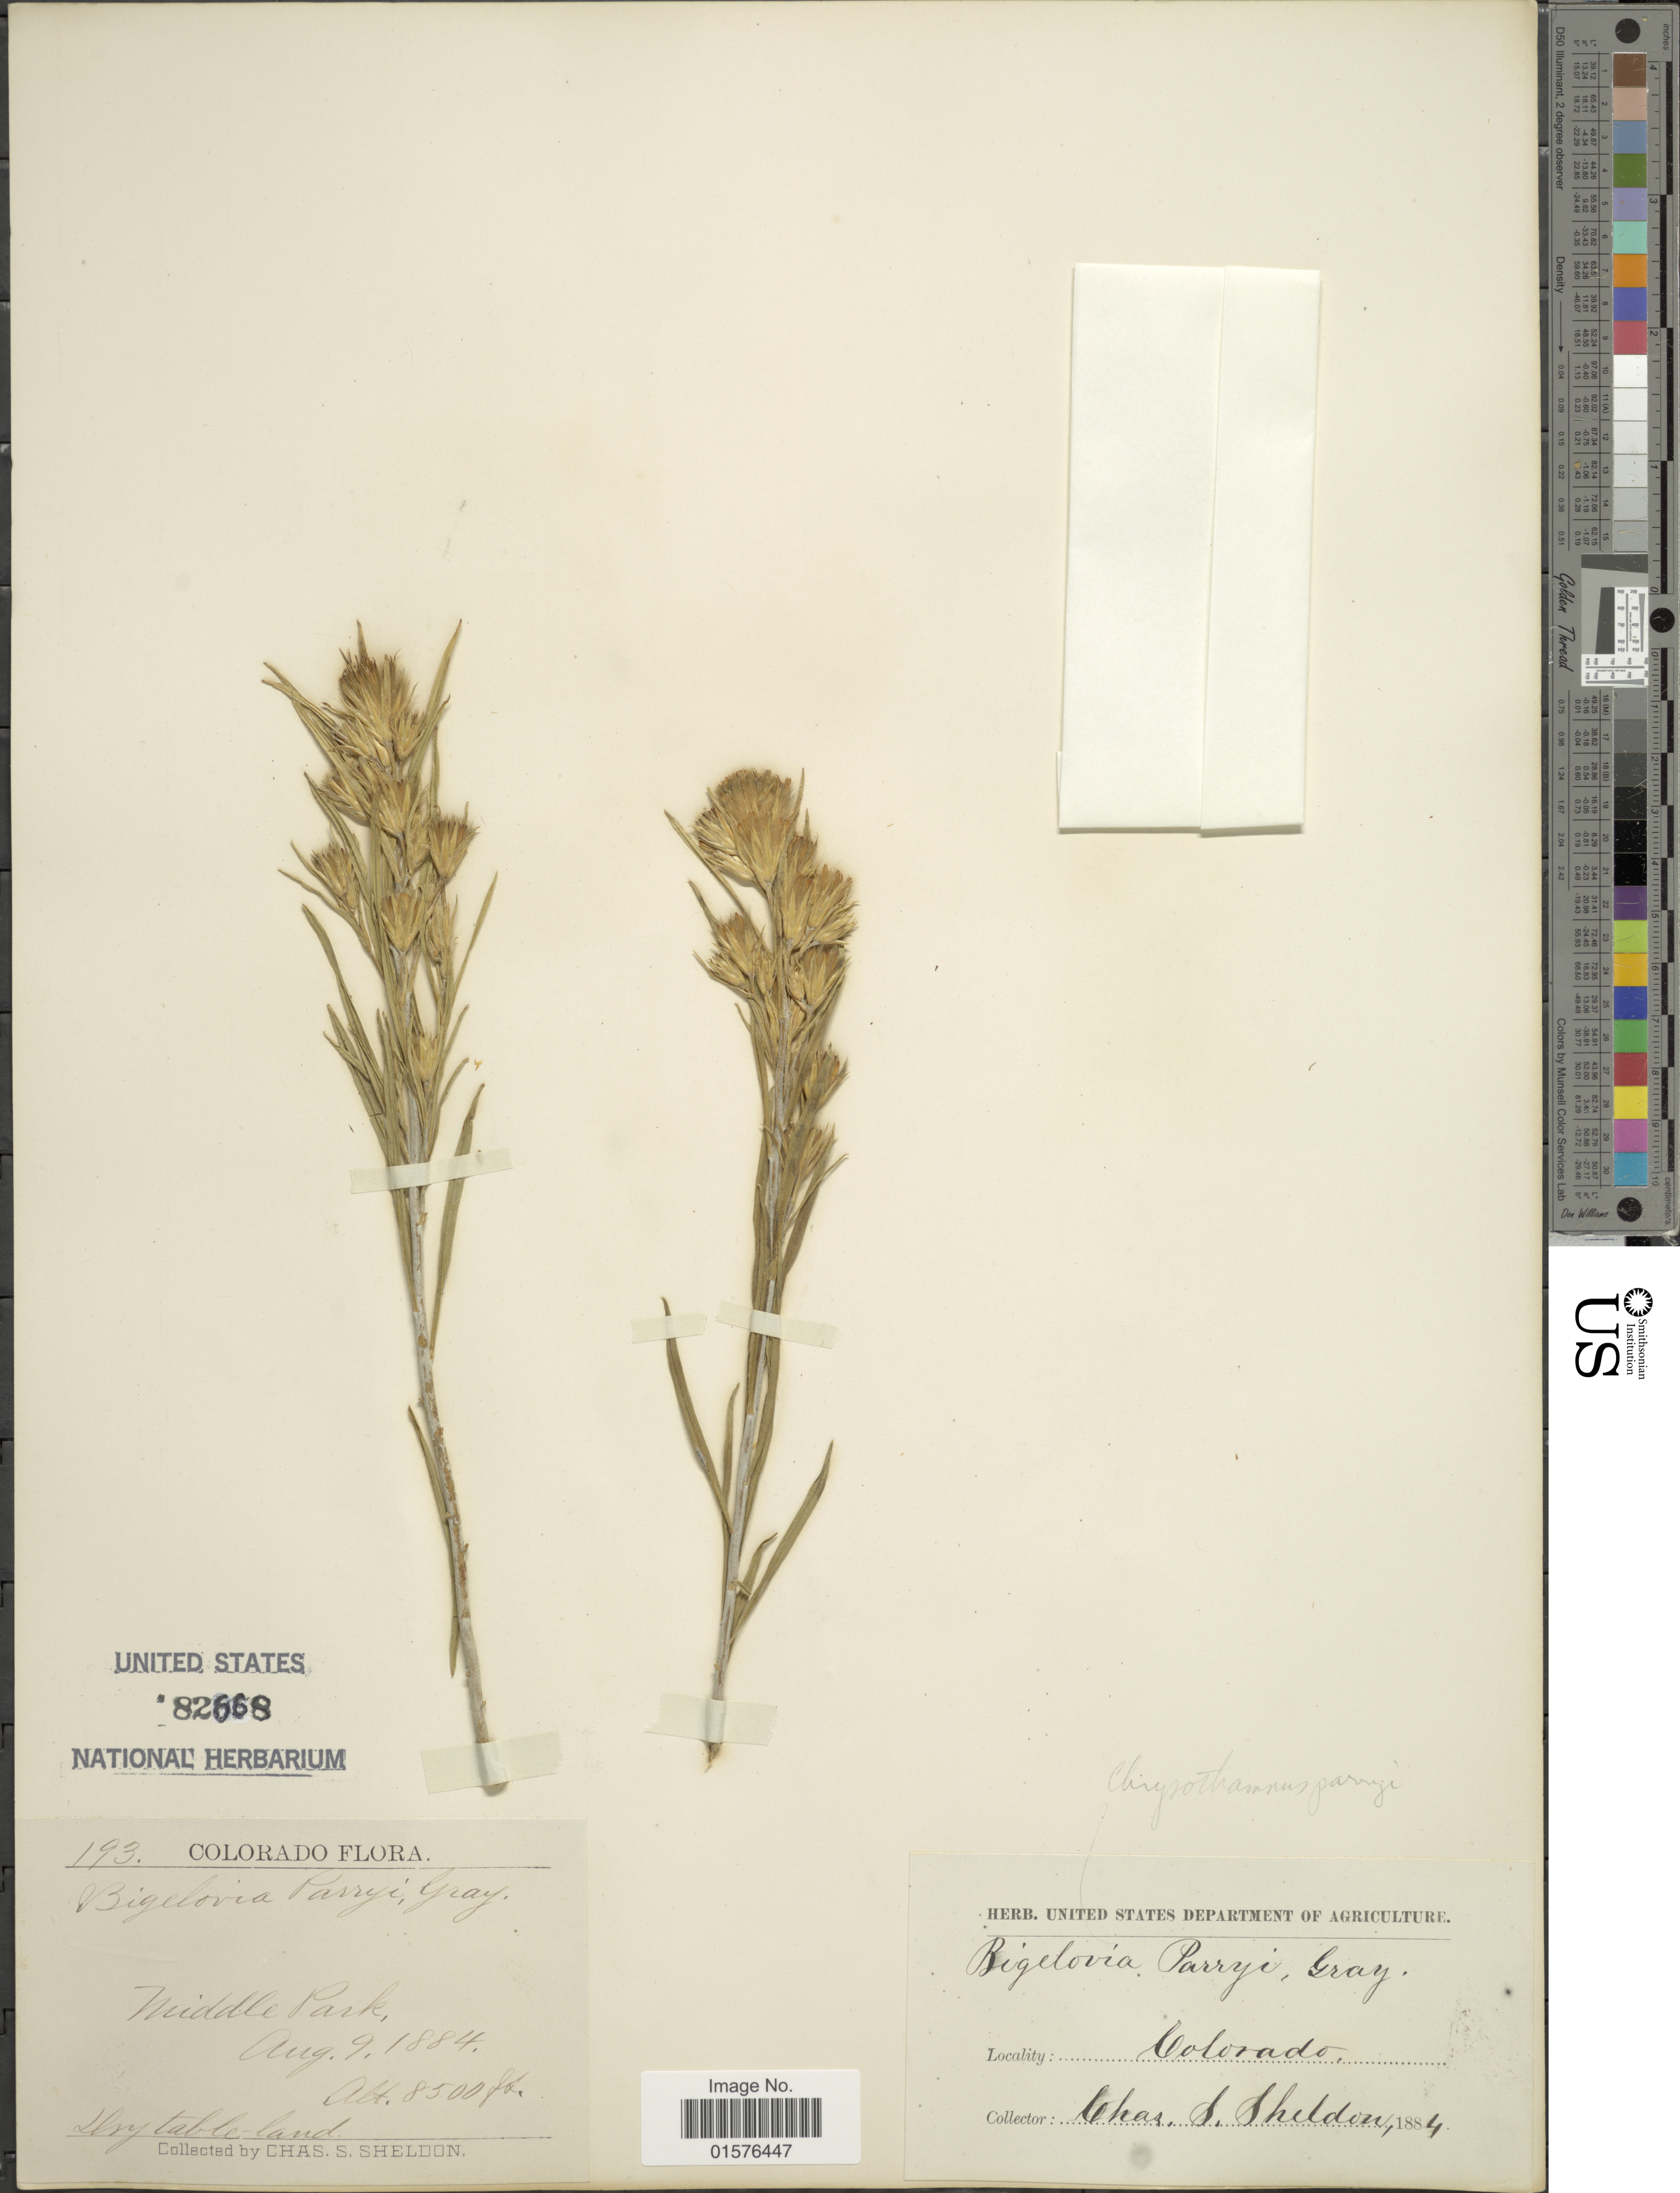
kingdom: Plantae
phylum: Tracheophyta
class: Magnoliopsida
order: Asterales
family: Asteraceae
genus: Ericameria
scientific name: Ericameria parryi var. parryi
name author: (A. Gray) G.L. Nesom & G.I. Baird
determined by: Urbatsch, Lowell E., Curator (LSU), Louisiana State University (UNITED STATES)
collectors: C. S. Sheldon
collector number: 193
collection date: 1884-08-09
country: United States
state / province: Colorado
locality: Middle Park.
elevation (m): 2591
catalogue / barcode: US 82668